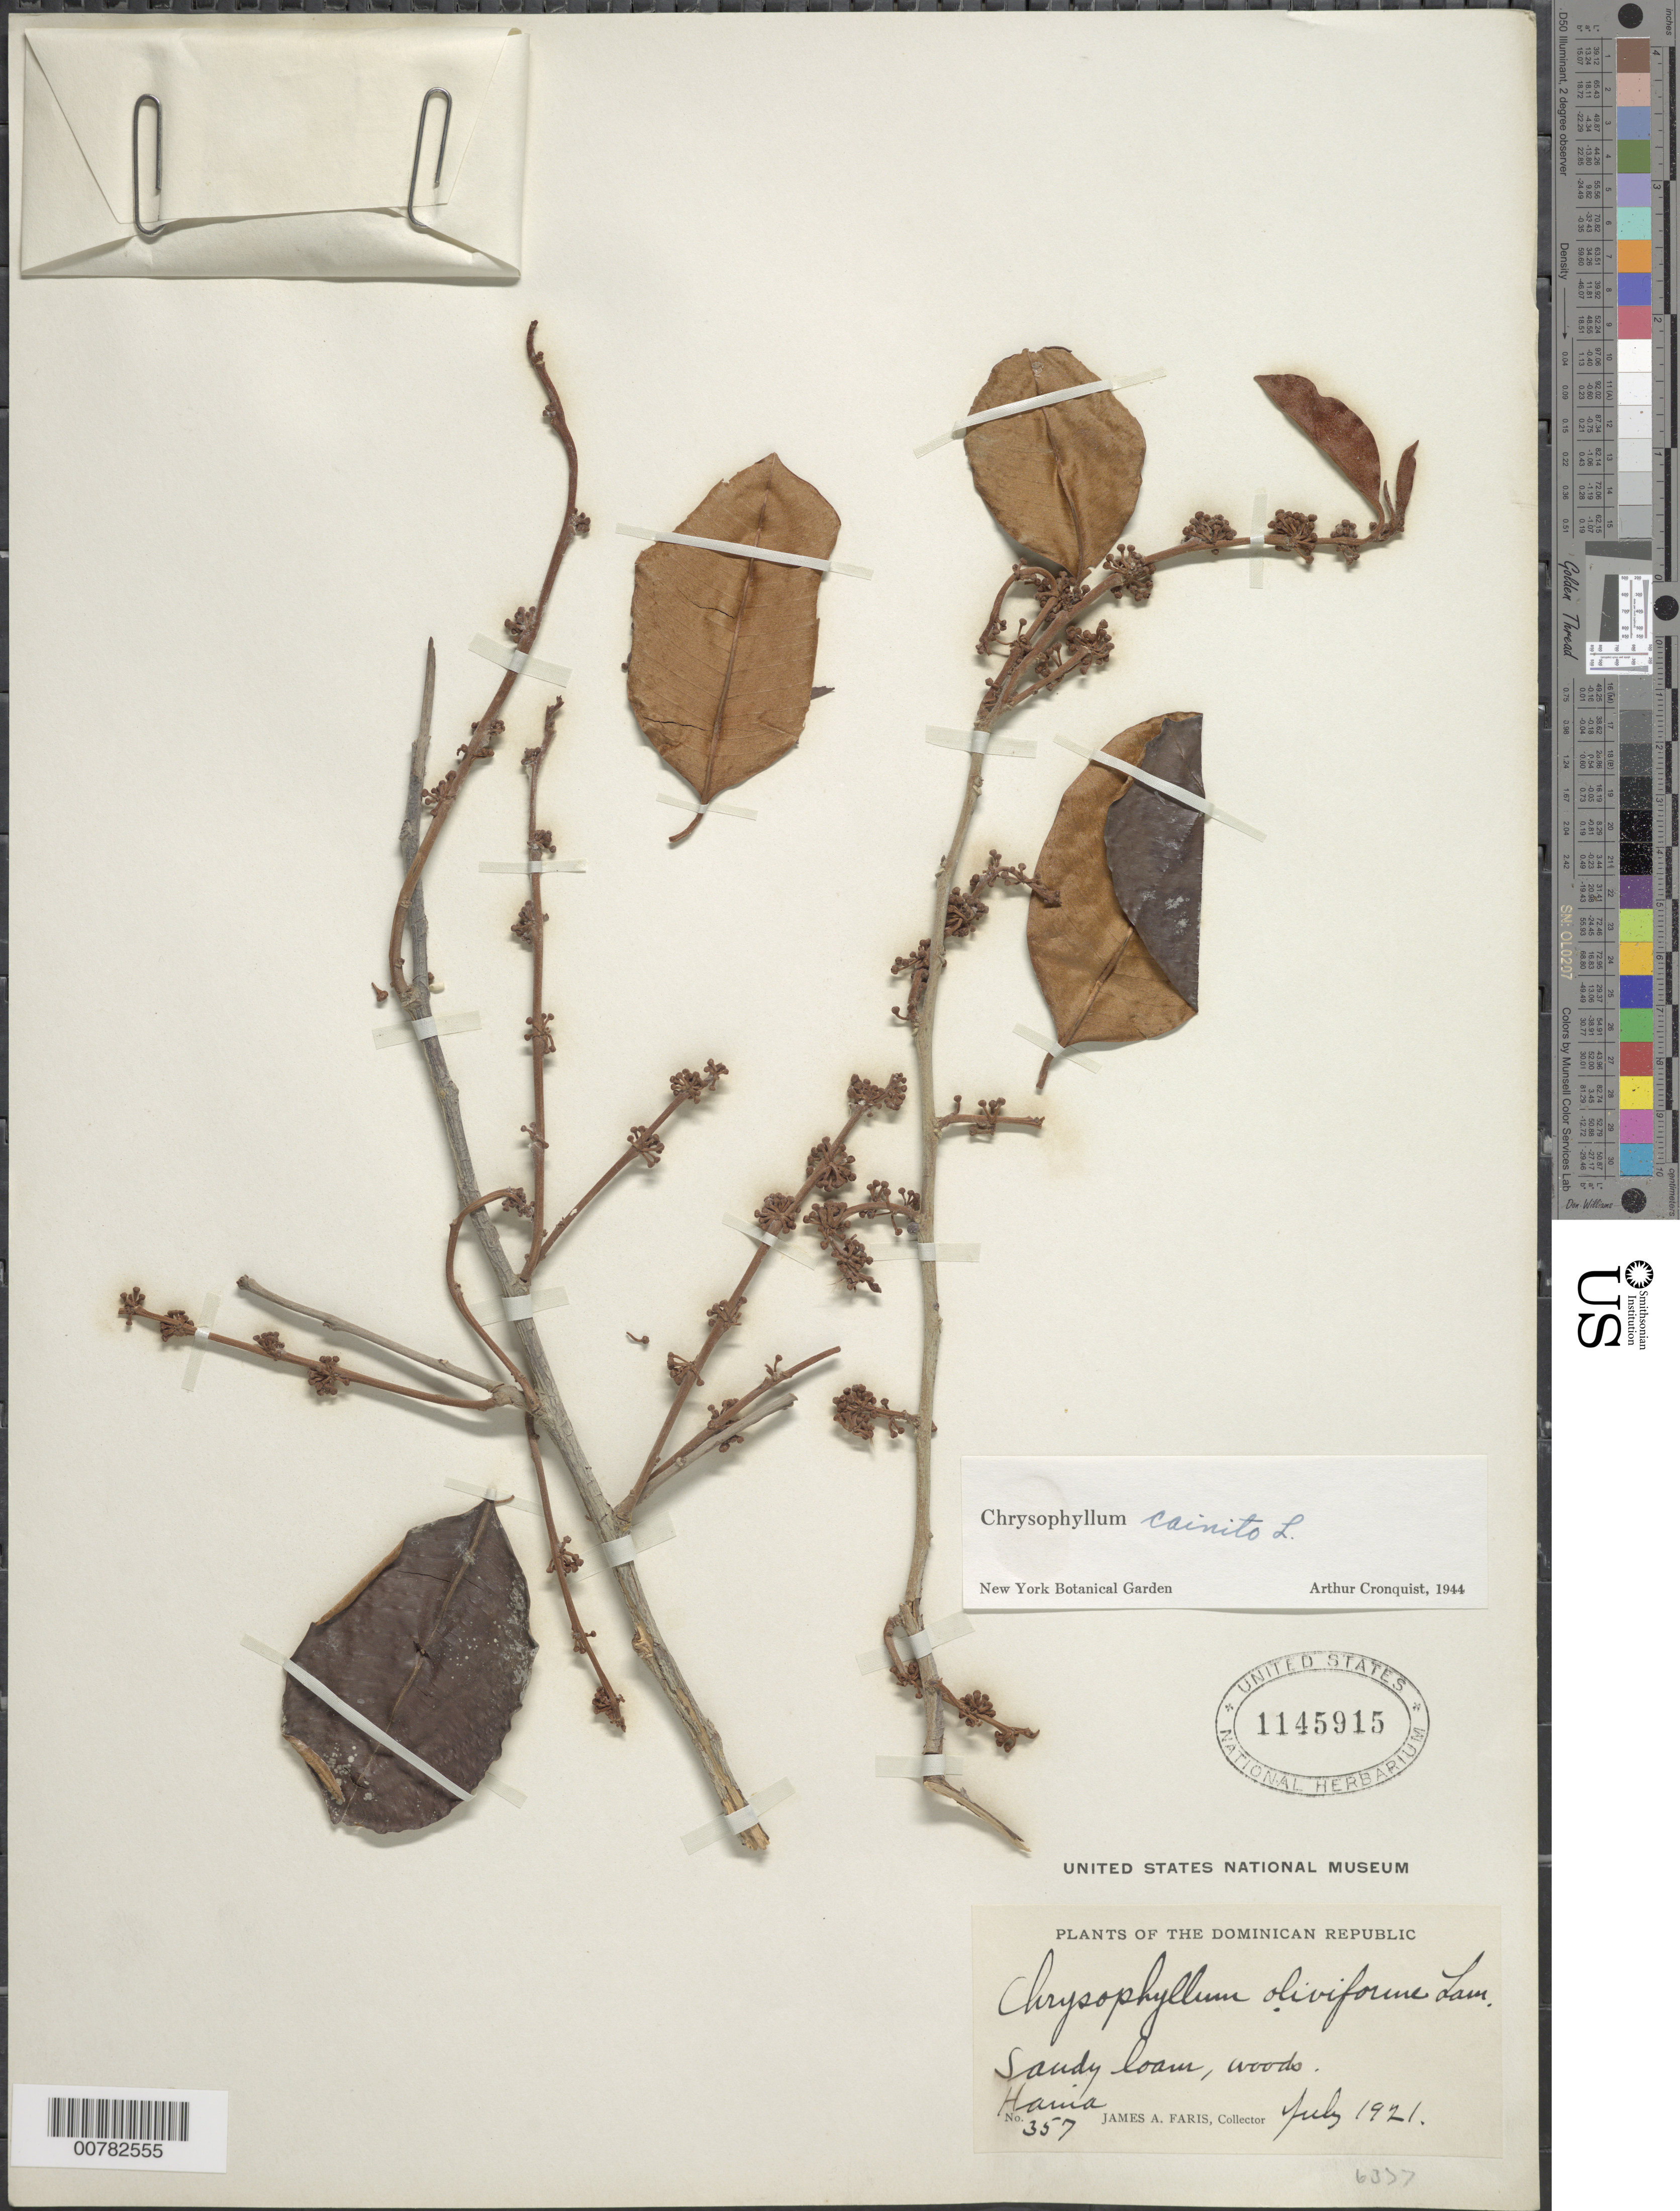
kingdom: Plantae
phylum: Tracheophyta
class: Magnoliopsida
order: Ericales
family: Sapotaceae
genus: Chrysophyllum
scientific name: Chrysophyllum cainito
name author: L.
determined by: Cronquist, A. J.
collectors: J. Faris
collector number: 357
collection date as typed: Jul 1910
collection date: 1910-07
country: Dominican Republic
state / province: San Cristóbal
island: Hispaniola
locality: Haina.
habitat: Sandy loam, woods.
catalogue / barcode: US 1145915